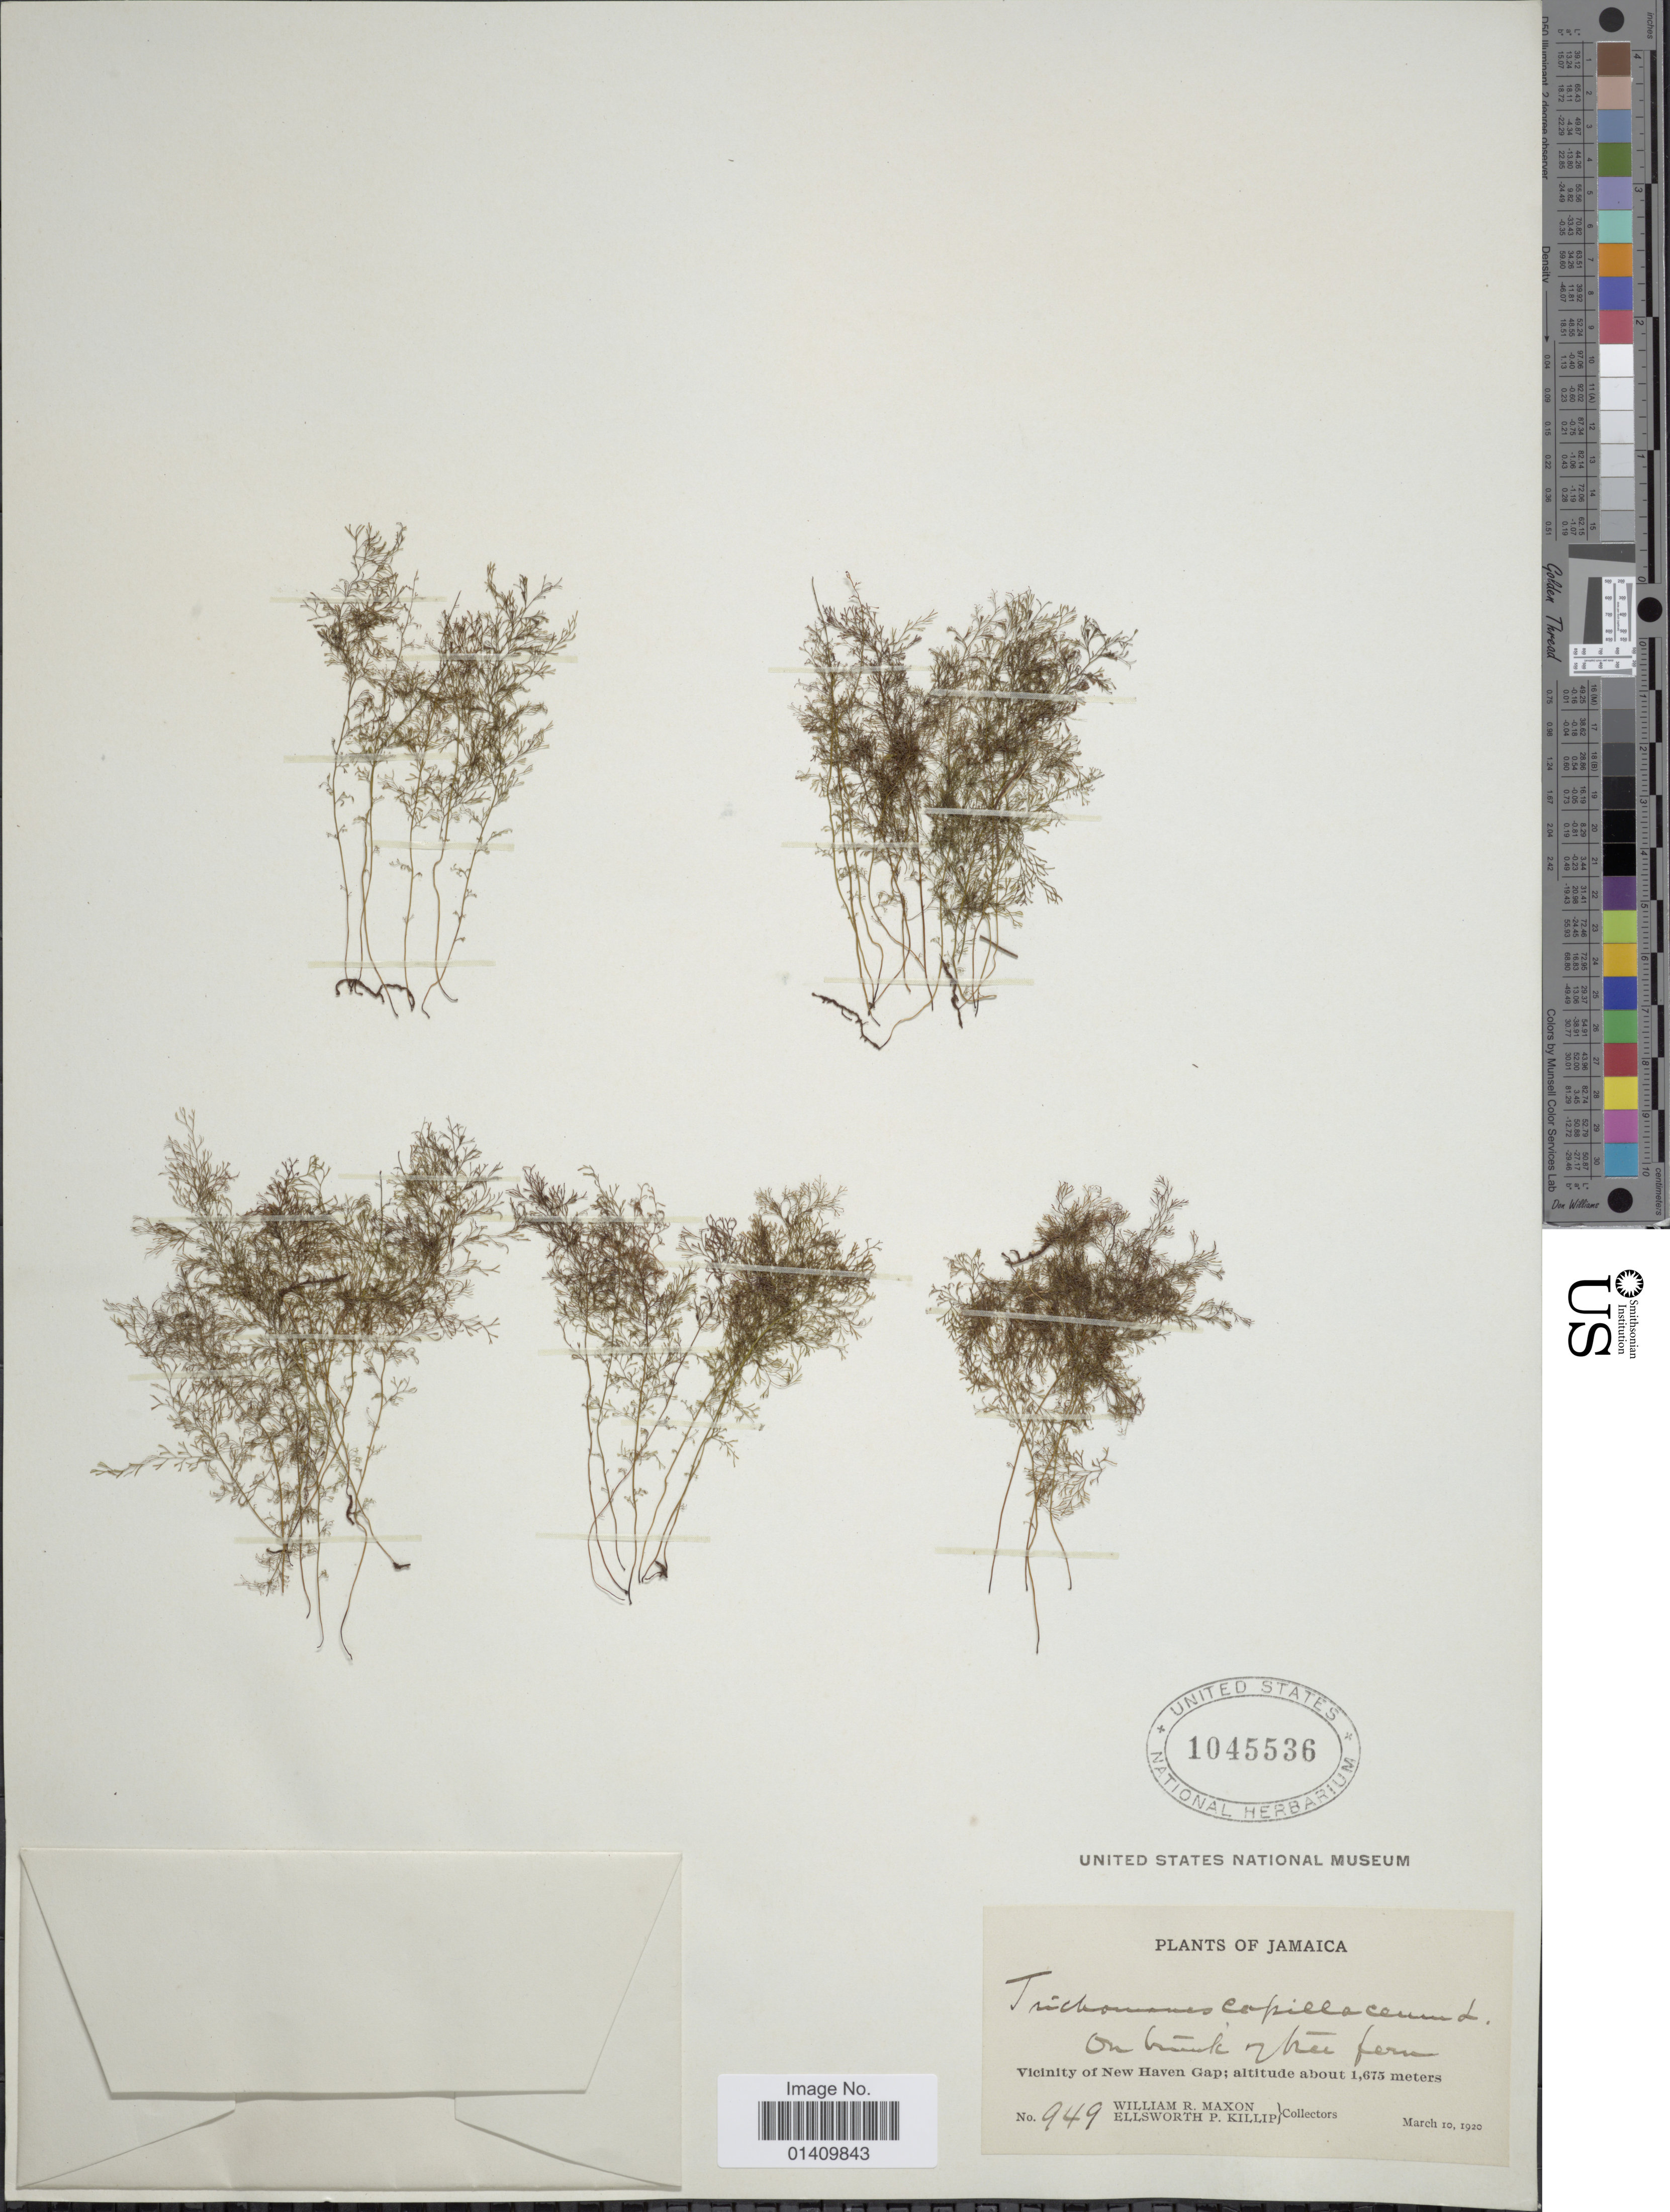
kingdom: Plantae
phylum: Tracheophyta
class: Polypodiopsida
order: Hymenophyllales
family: Hymenophyllaceae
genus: Polyphlebium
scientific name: Polyphlebium capillaceum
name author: (L.) Ebihara & Dubuisson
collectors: W. R. Maxon & E. P. Killip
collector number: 949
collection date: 1920-03-10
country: Jamaica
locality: Vicinity of New Haven Gap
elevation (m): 1675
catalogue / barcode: US 1045536